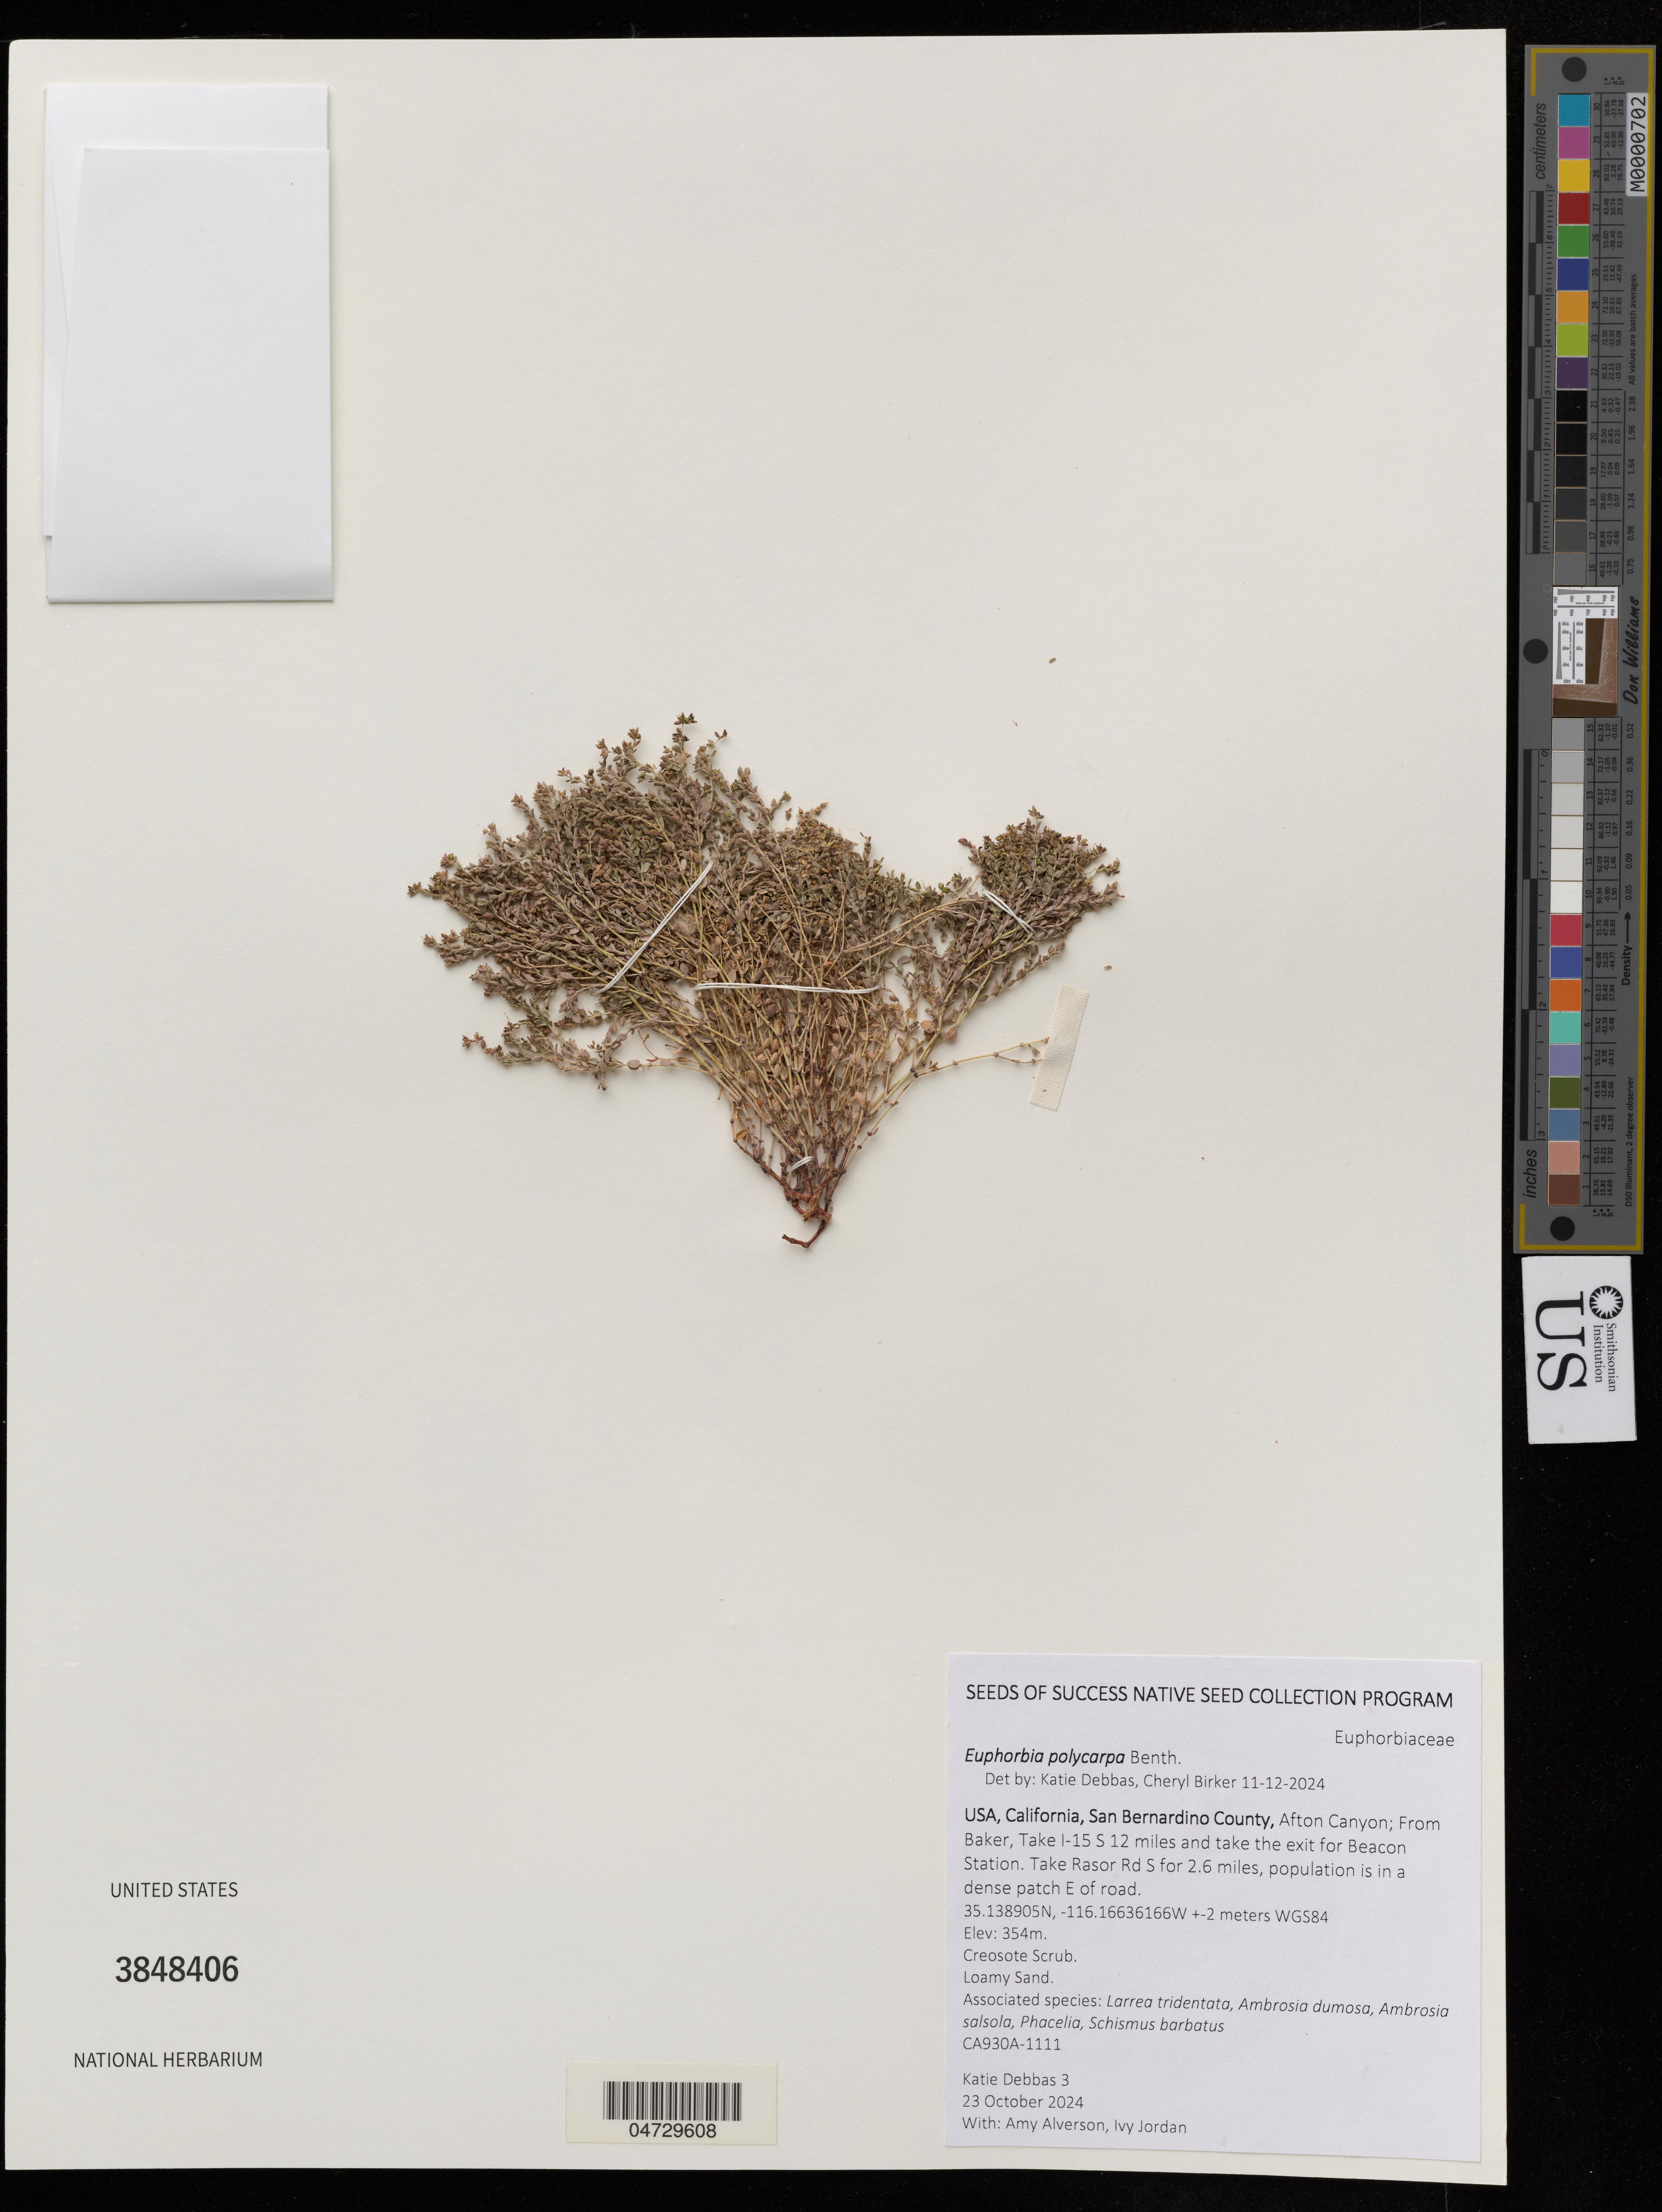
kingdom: Plantae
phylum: Tracheophyta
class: Magnoliopsida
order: Malpighiales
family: Euphorbiaceae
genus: Euphorbia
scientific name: Euphorbia polycarpa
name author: Benth.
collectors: K. Debbas, A. Alverson & I. Jordan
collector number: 3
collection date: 2024-10-23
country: United States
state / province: California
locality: San Bernardino County, Afton Canyon; From Baker, Take I-15 S 12 miles and take the exit for Beacon Station. Take Rasor Rd S for 2.6 miles, population is in a dense patch E of road.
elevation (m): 108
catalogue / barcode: US 3848406